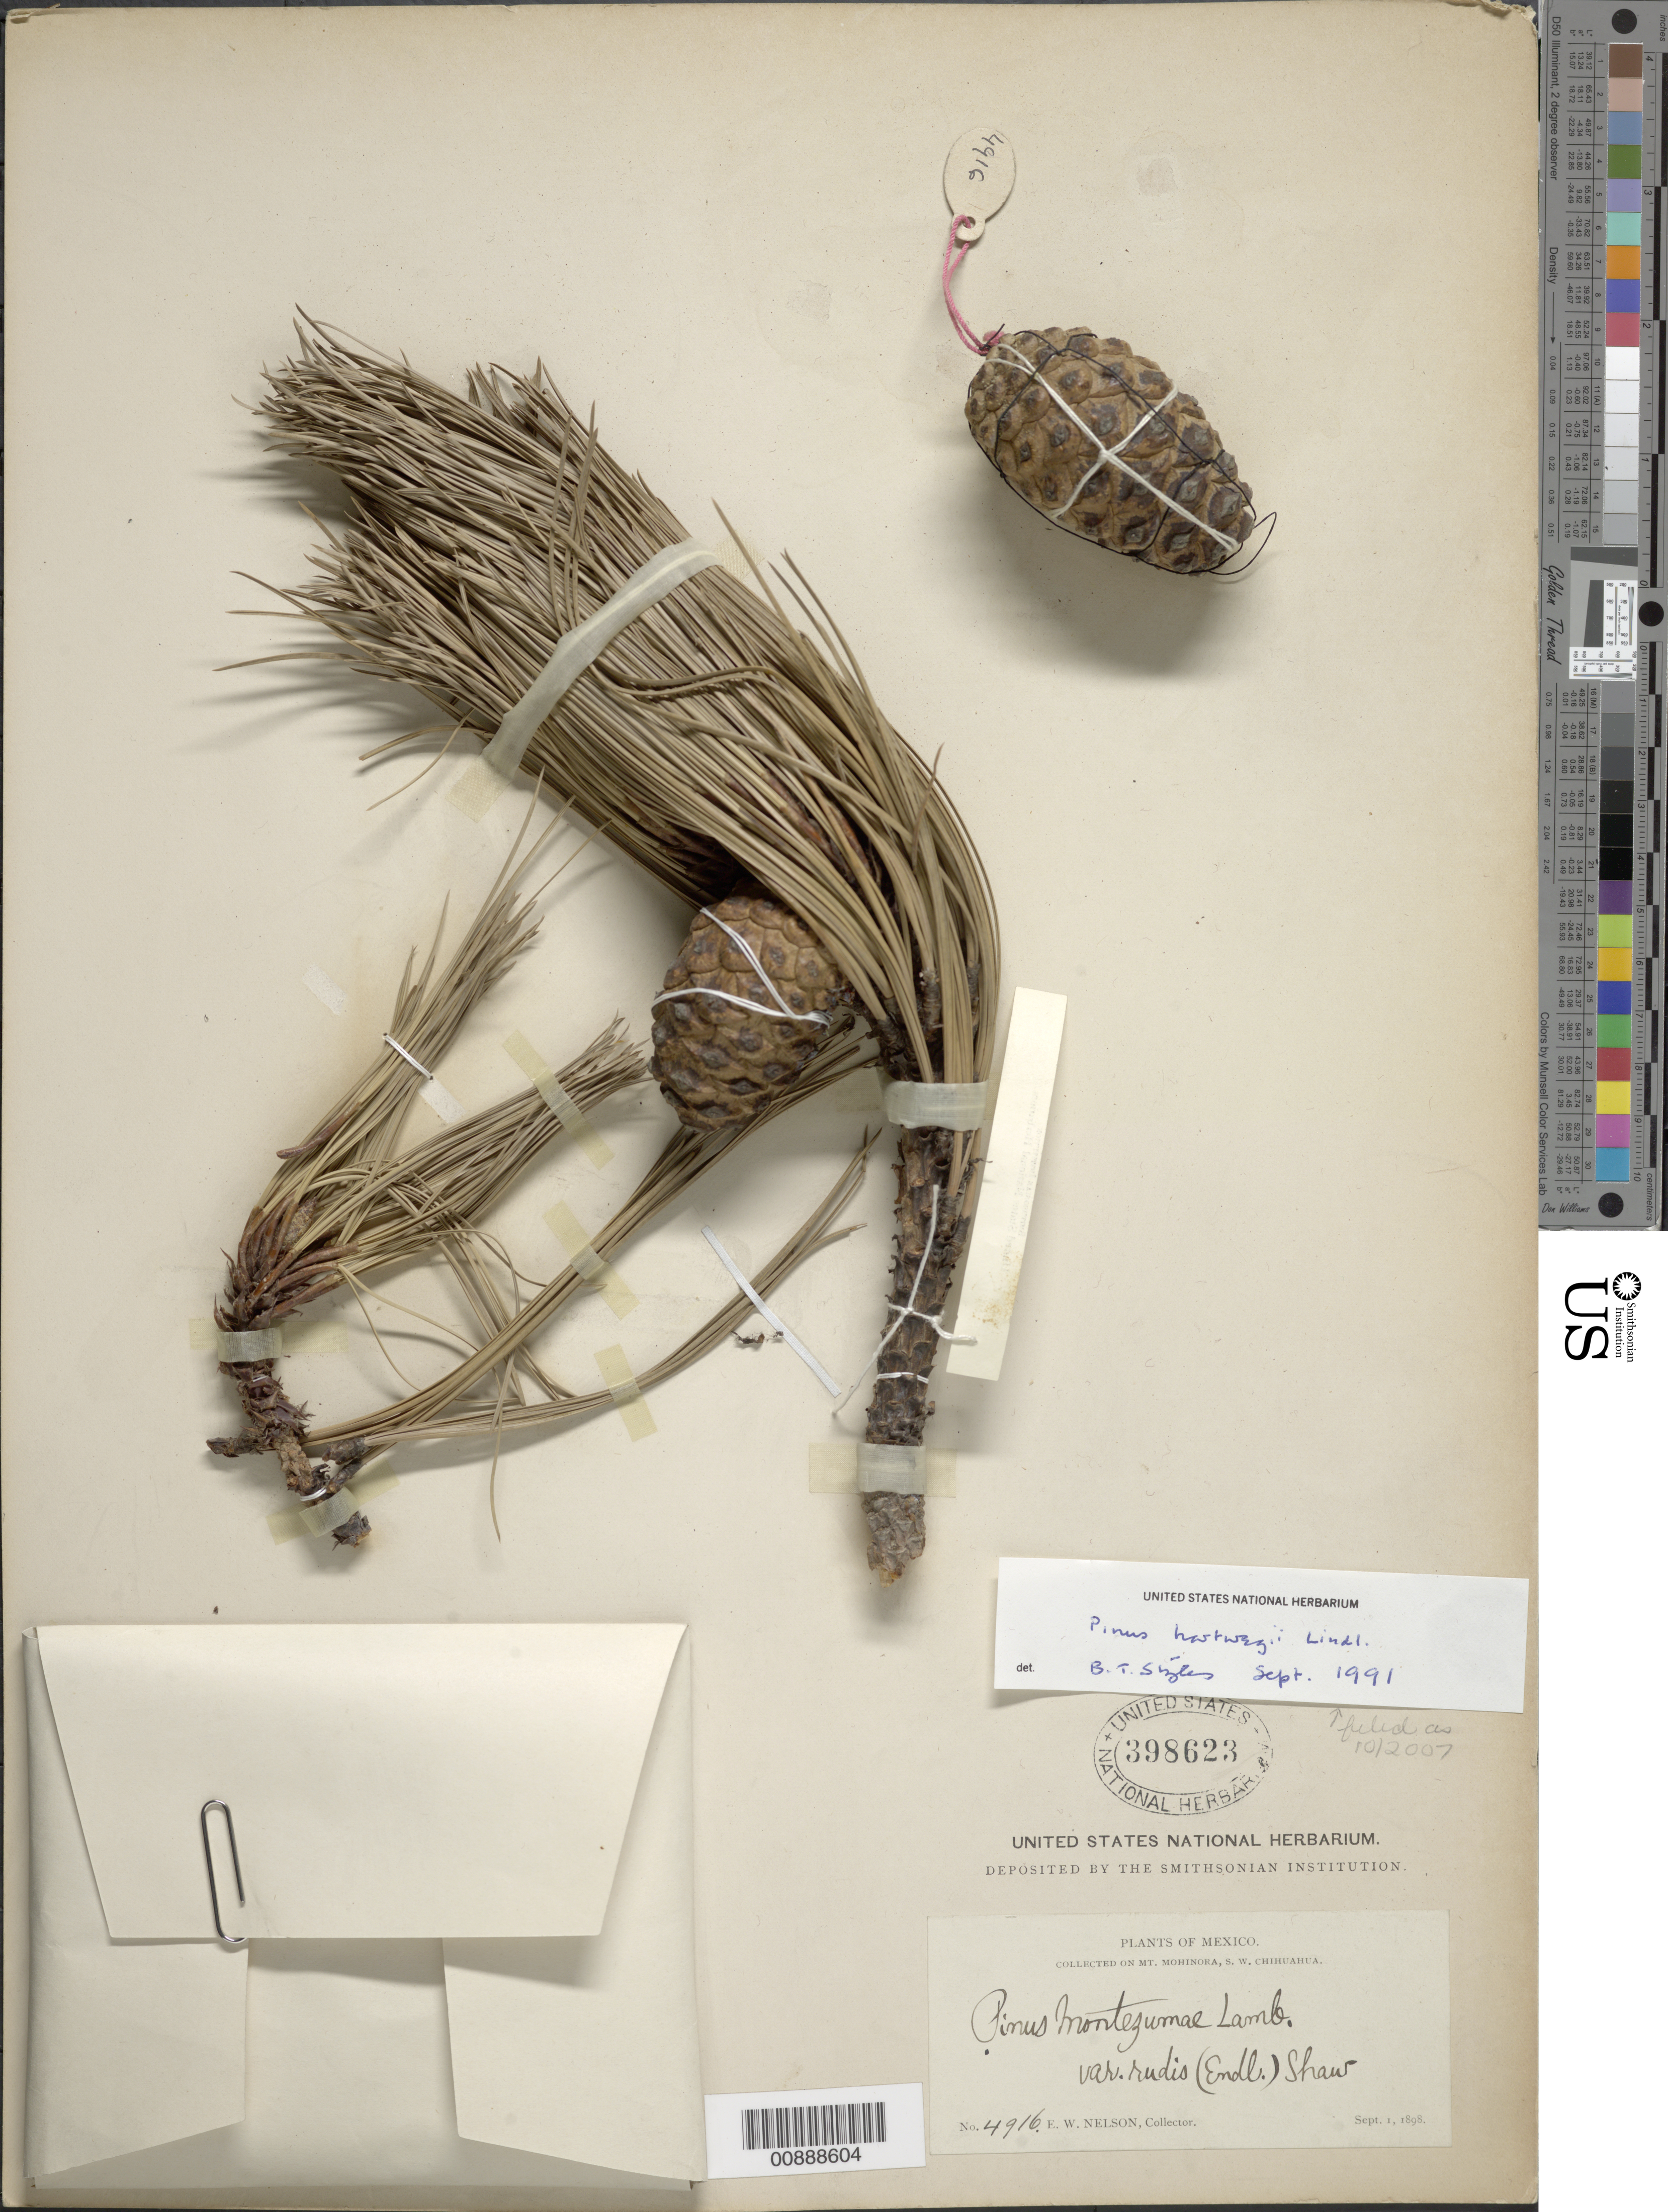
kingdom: Plantae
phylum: Tracheophyta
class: Pinopsida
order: Pinales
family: Pinaceae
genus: Pinus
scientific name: Pinus hartwegii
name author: Lindl.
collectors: E. W. Nelson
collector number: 4916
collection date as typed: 01 Sep 1898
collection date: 1898-09-01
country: Mexico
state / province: Chihuahua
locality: Mt. Mohinora, SW Chihuahua.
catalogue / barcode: US 398623